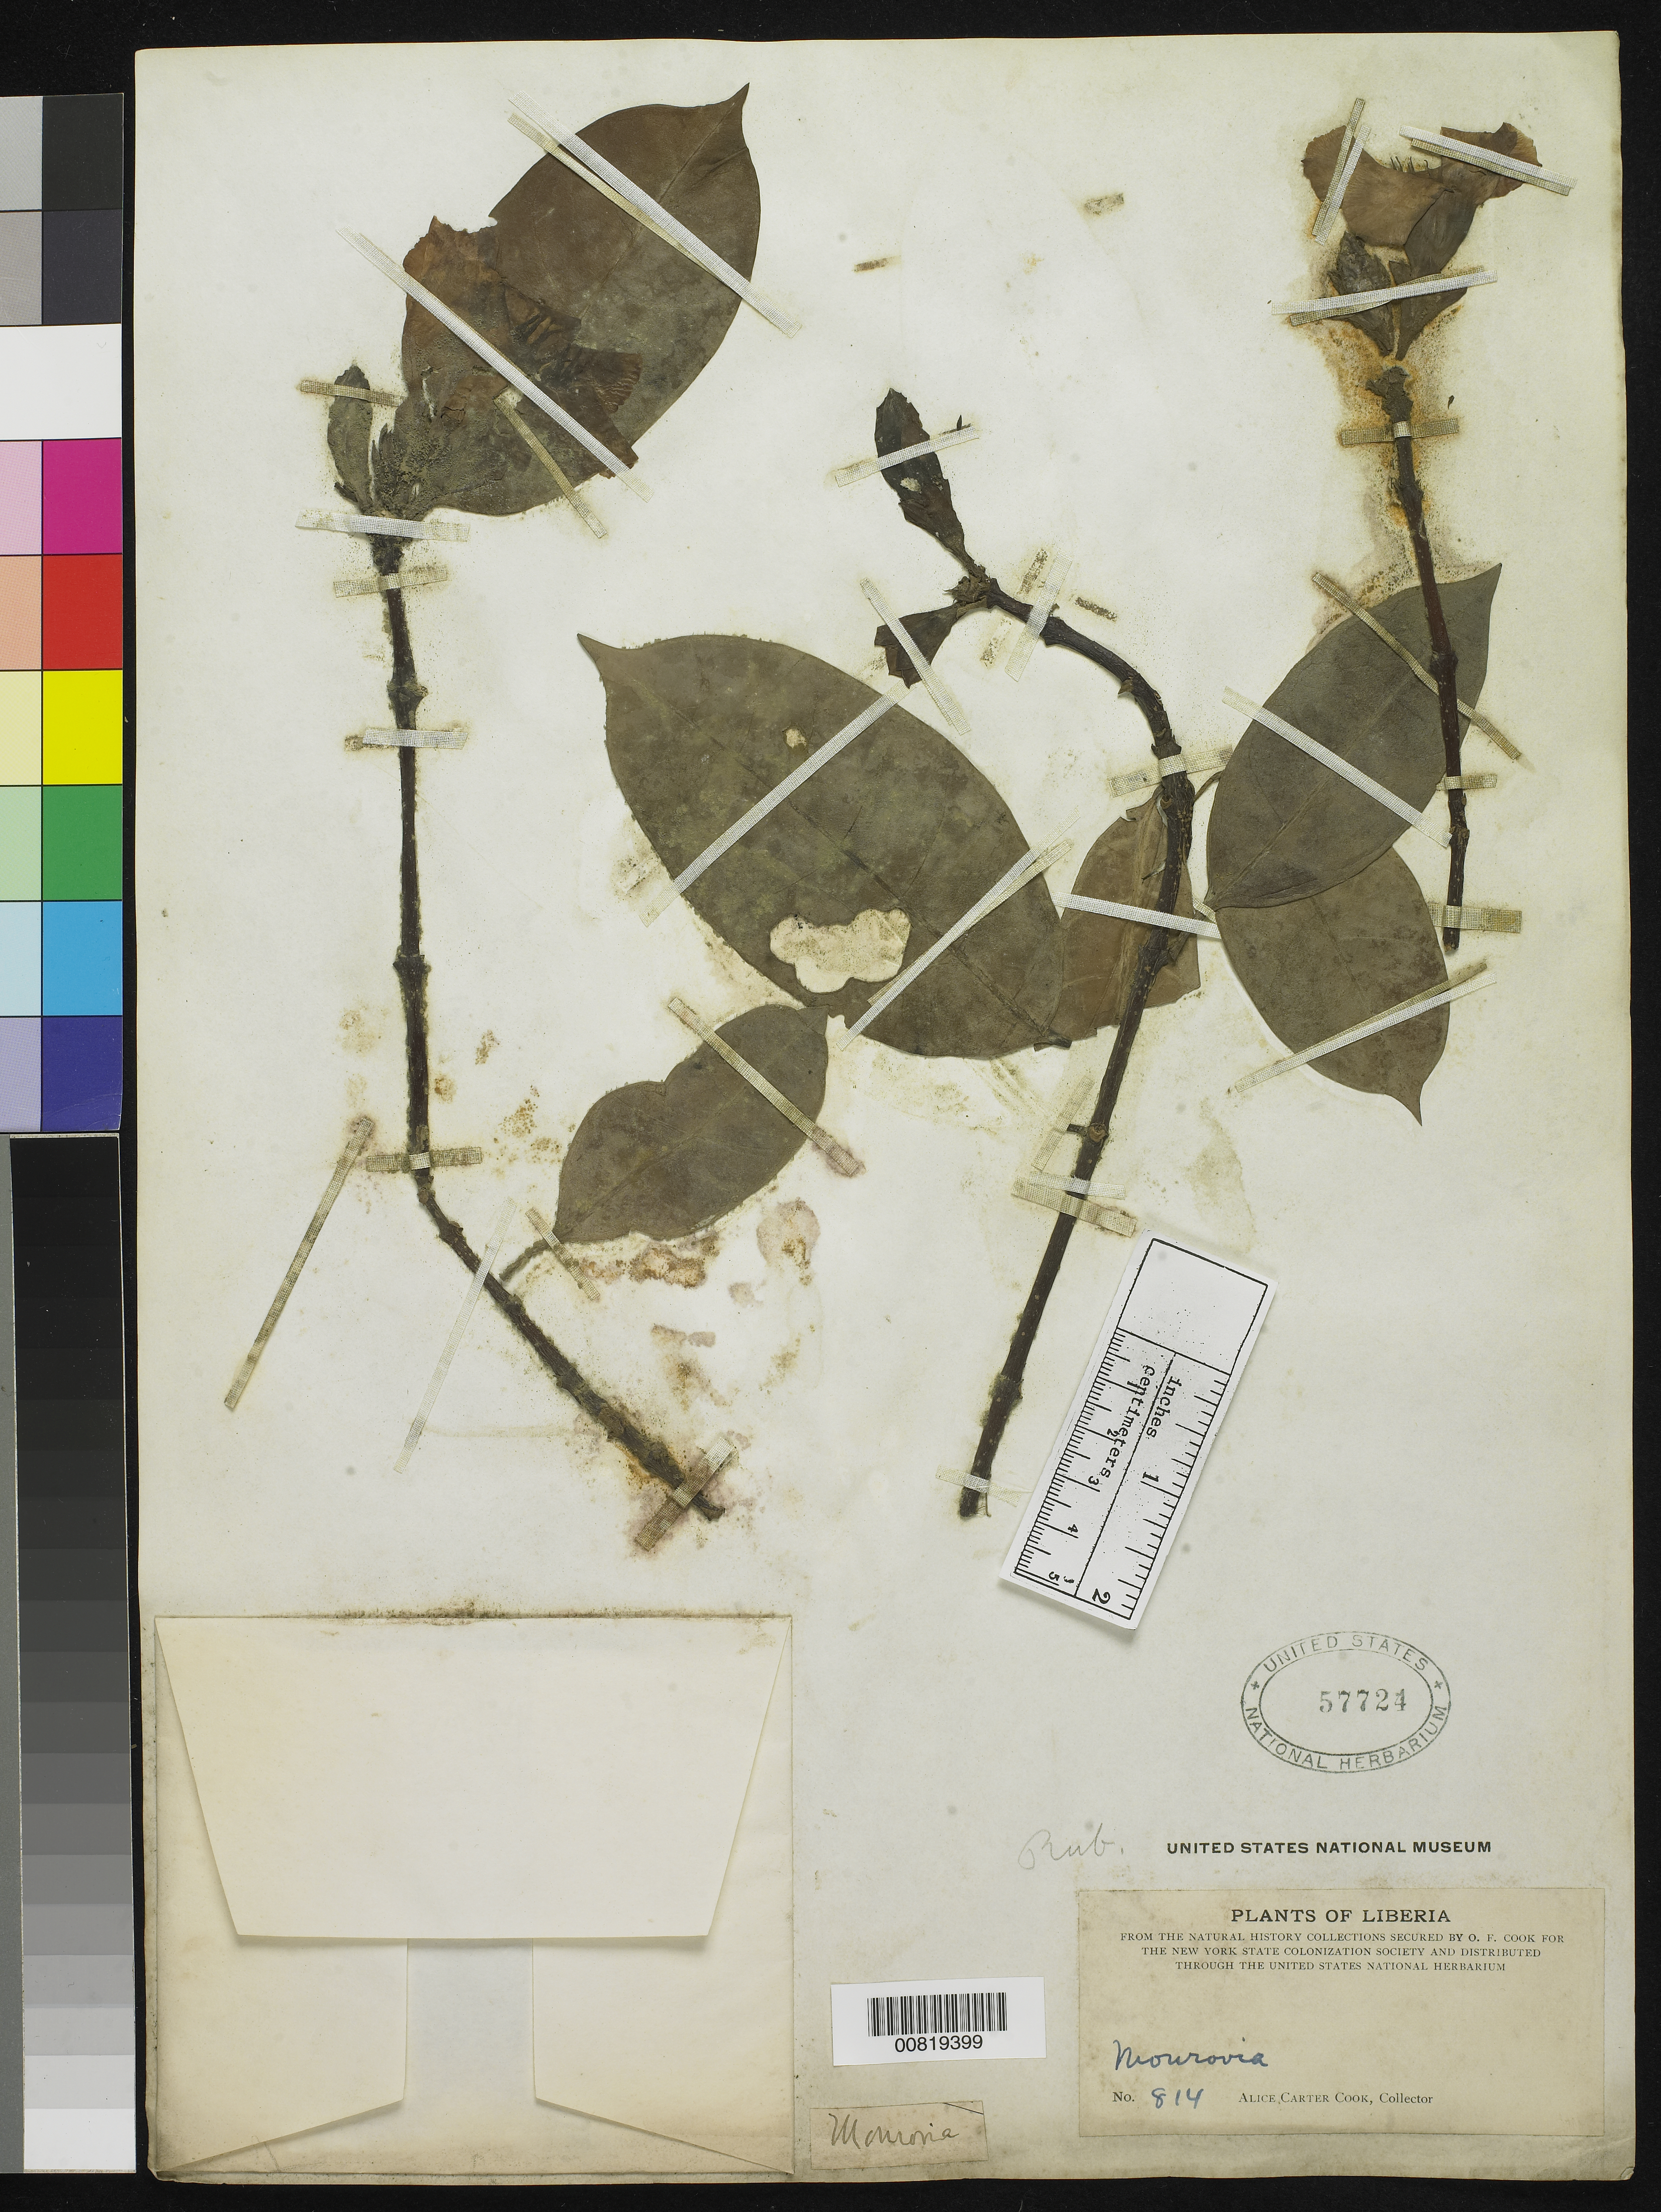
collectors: Alice C. Cook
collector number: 814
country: Liberia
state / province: Montserrado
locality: Monrovia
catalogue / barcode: US 57724